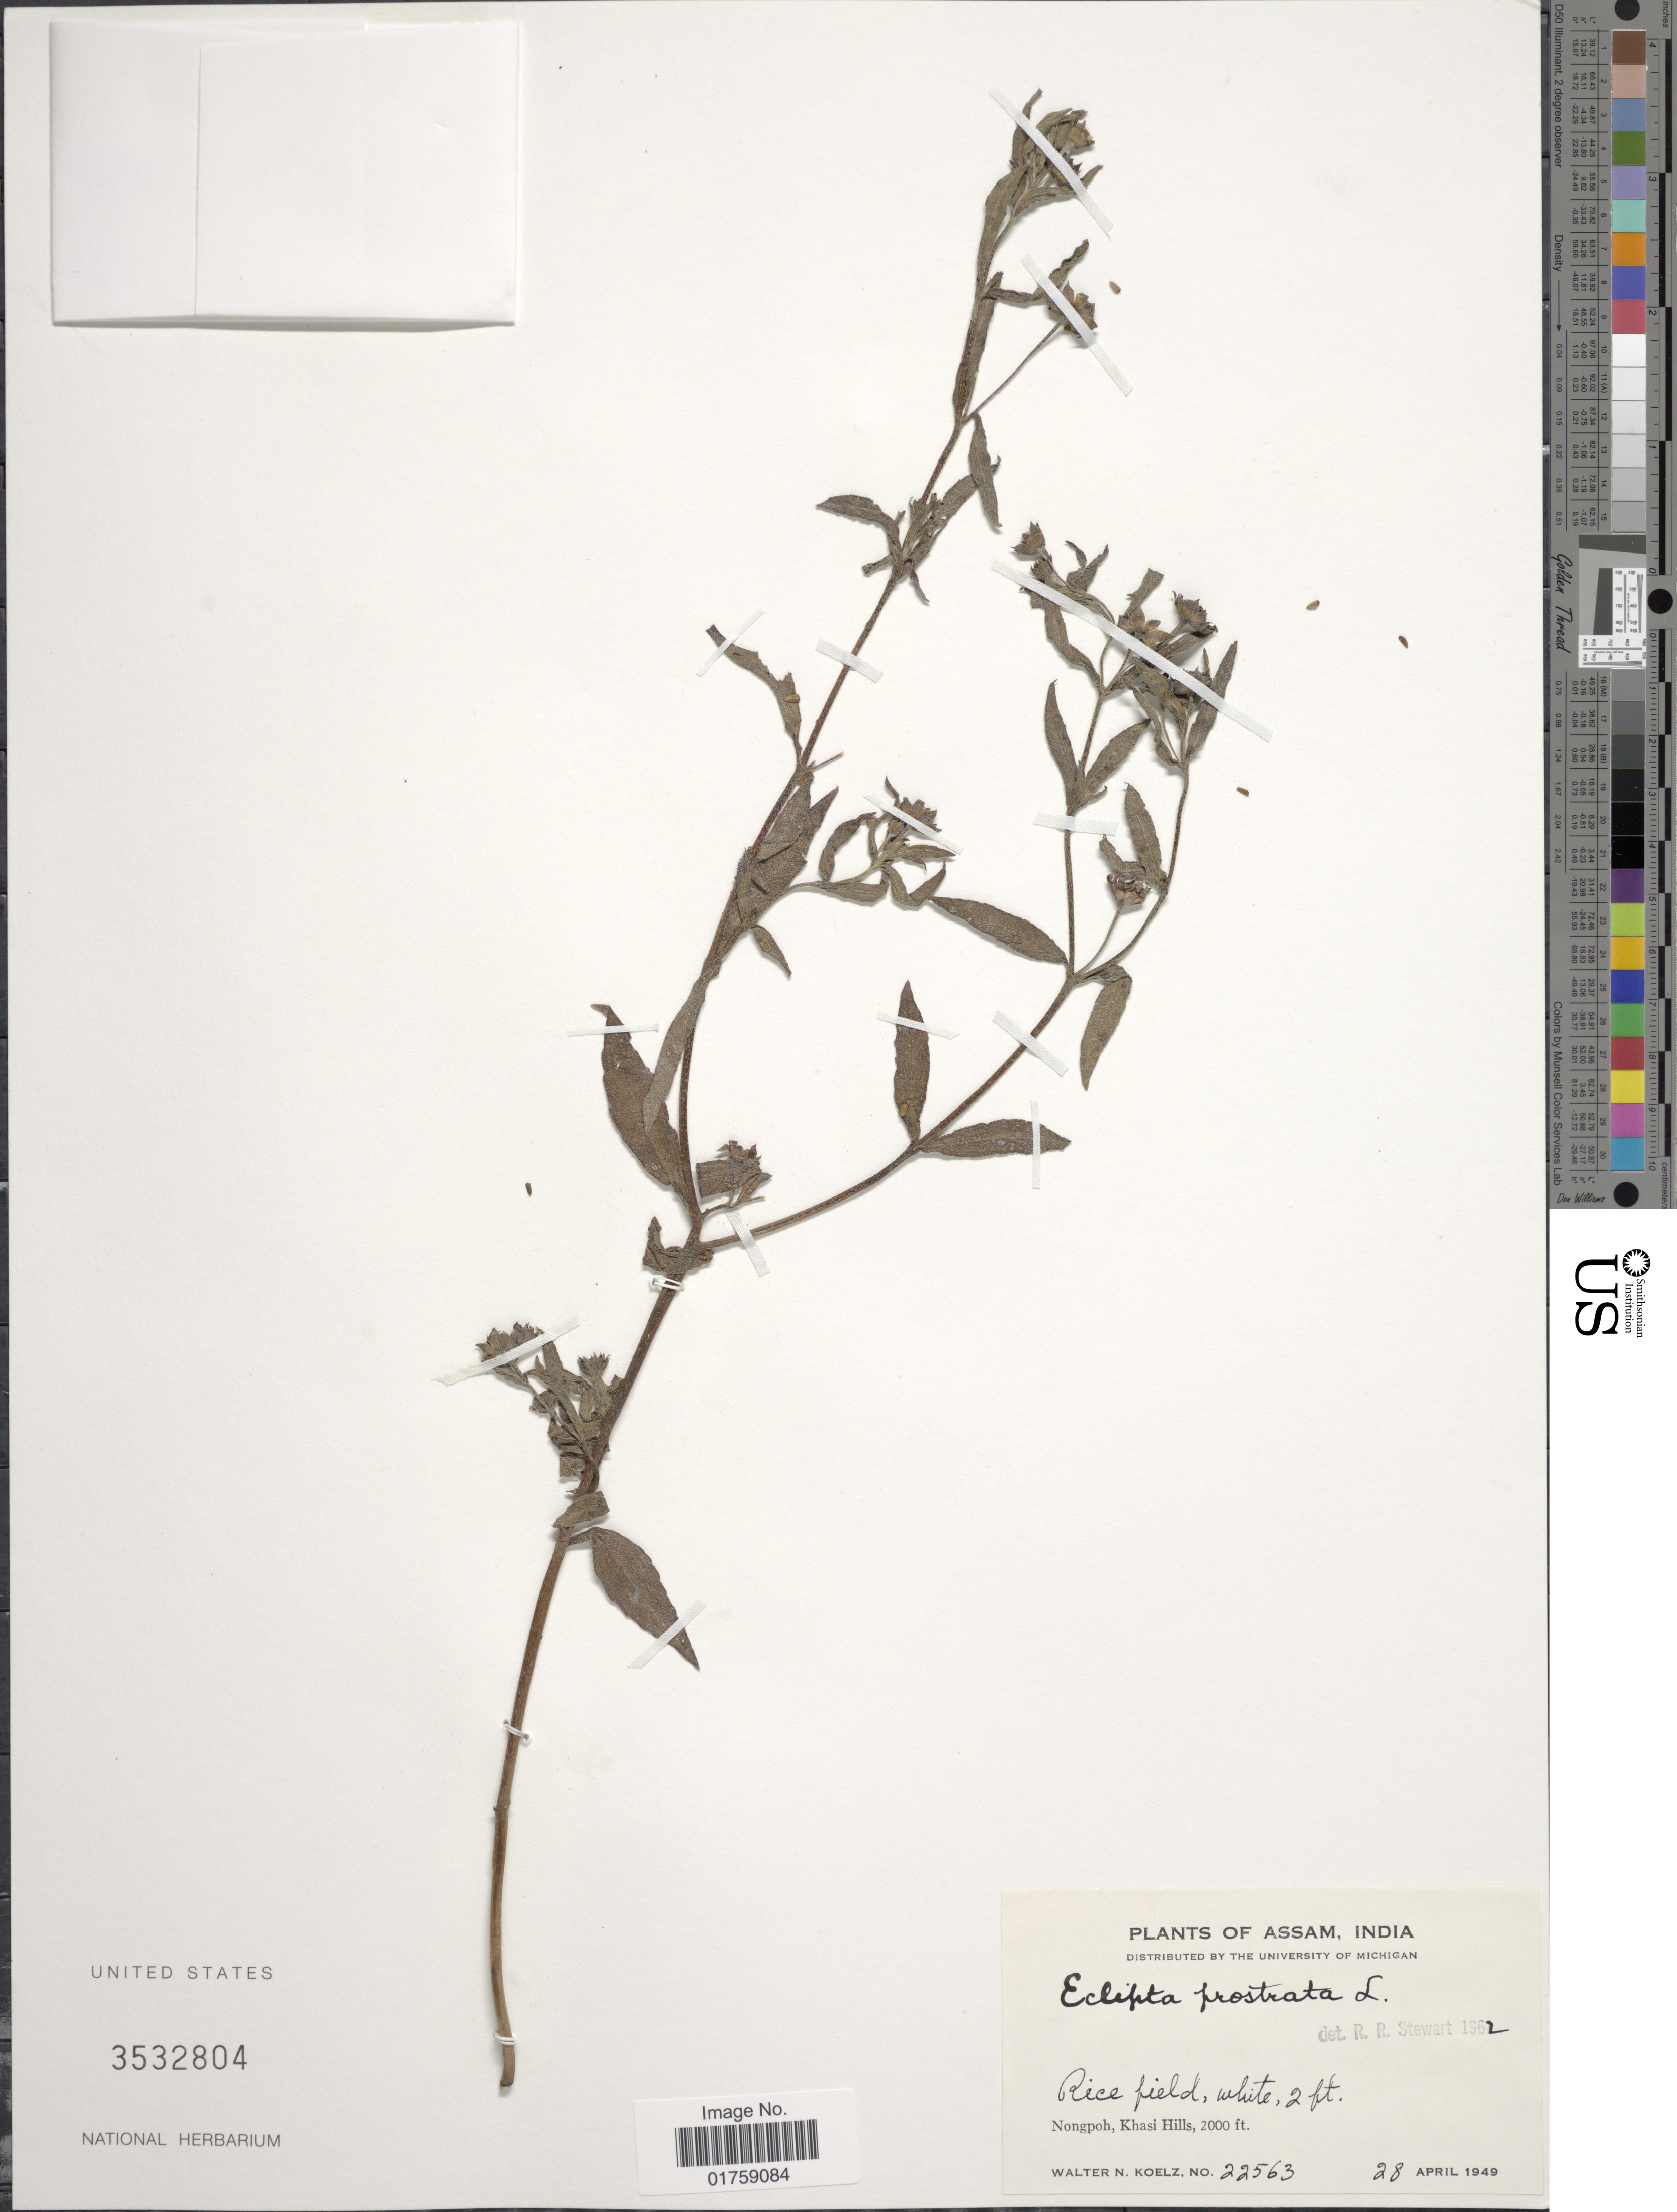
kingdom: Plantae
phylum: Tracheophyta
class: Magnoliopsida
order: Asterales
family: Asteraceae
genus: Eclipta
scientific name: Eclipta prostrata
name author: (L.) L.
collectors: W. N. Koelz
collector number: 22563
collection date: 1949-04-28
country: India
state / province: Meghalaya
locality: Assam, India. Nongpoh, Khasi Hills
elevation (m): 610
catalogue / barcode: US 3532804